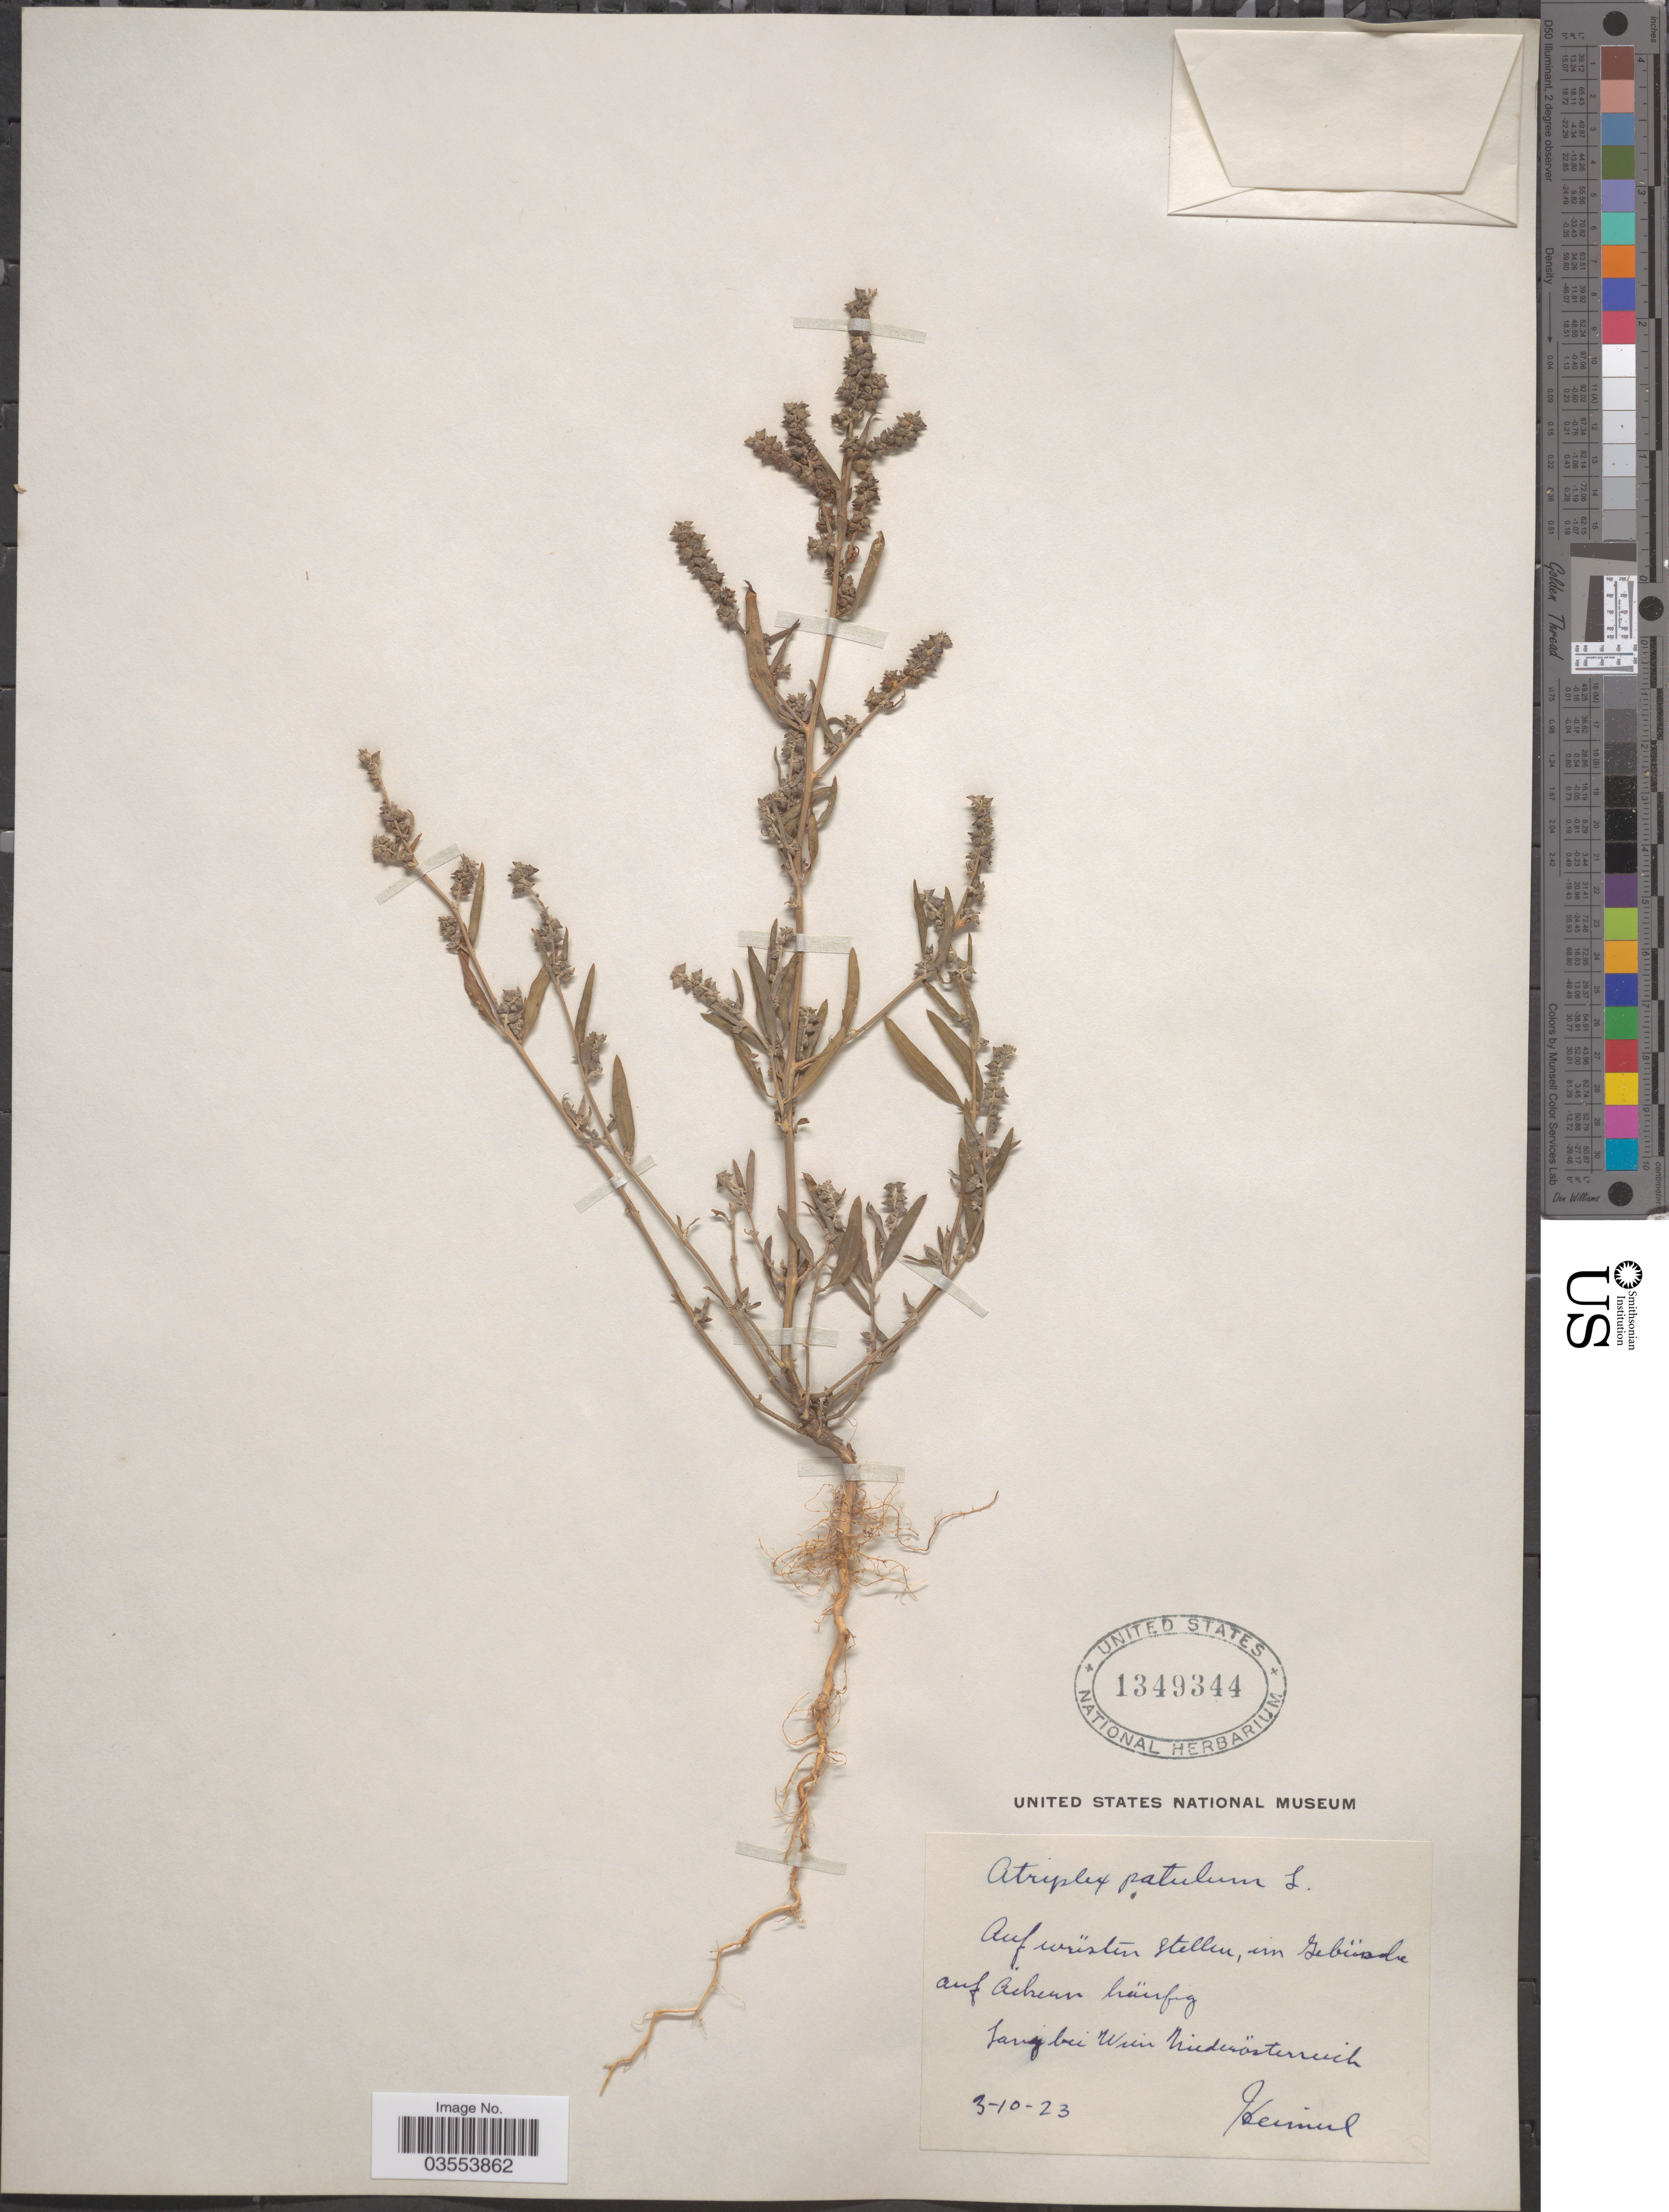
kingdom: Plantae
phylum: Tracheophyta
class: Magnoliopsida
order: Caryophyllales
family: Amaranthaceae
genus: Atriplex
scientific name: Atriplex patula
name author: L.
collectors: Heimerl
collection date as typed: Transcribed d/m/y: 3/10/23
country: Austria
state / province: Niederosterreich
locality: Auf Ackern haüfig Sang [interpreted] bei Wien Niederösterreich.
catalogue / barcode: US 1349344